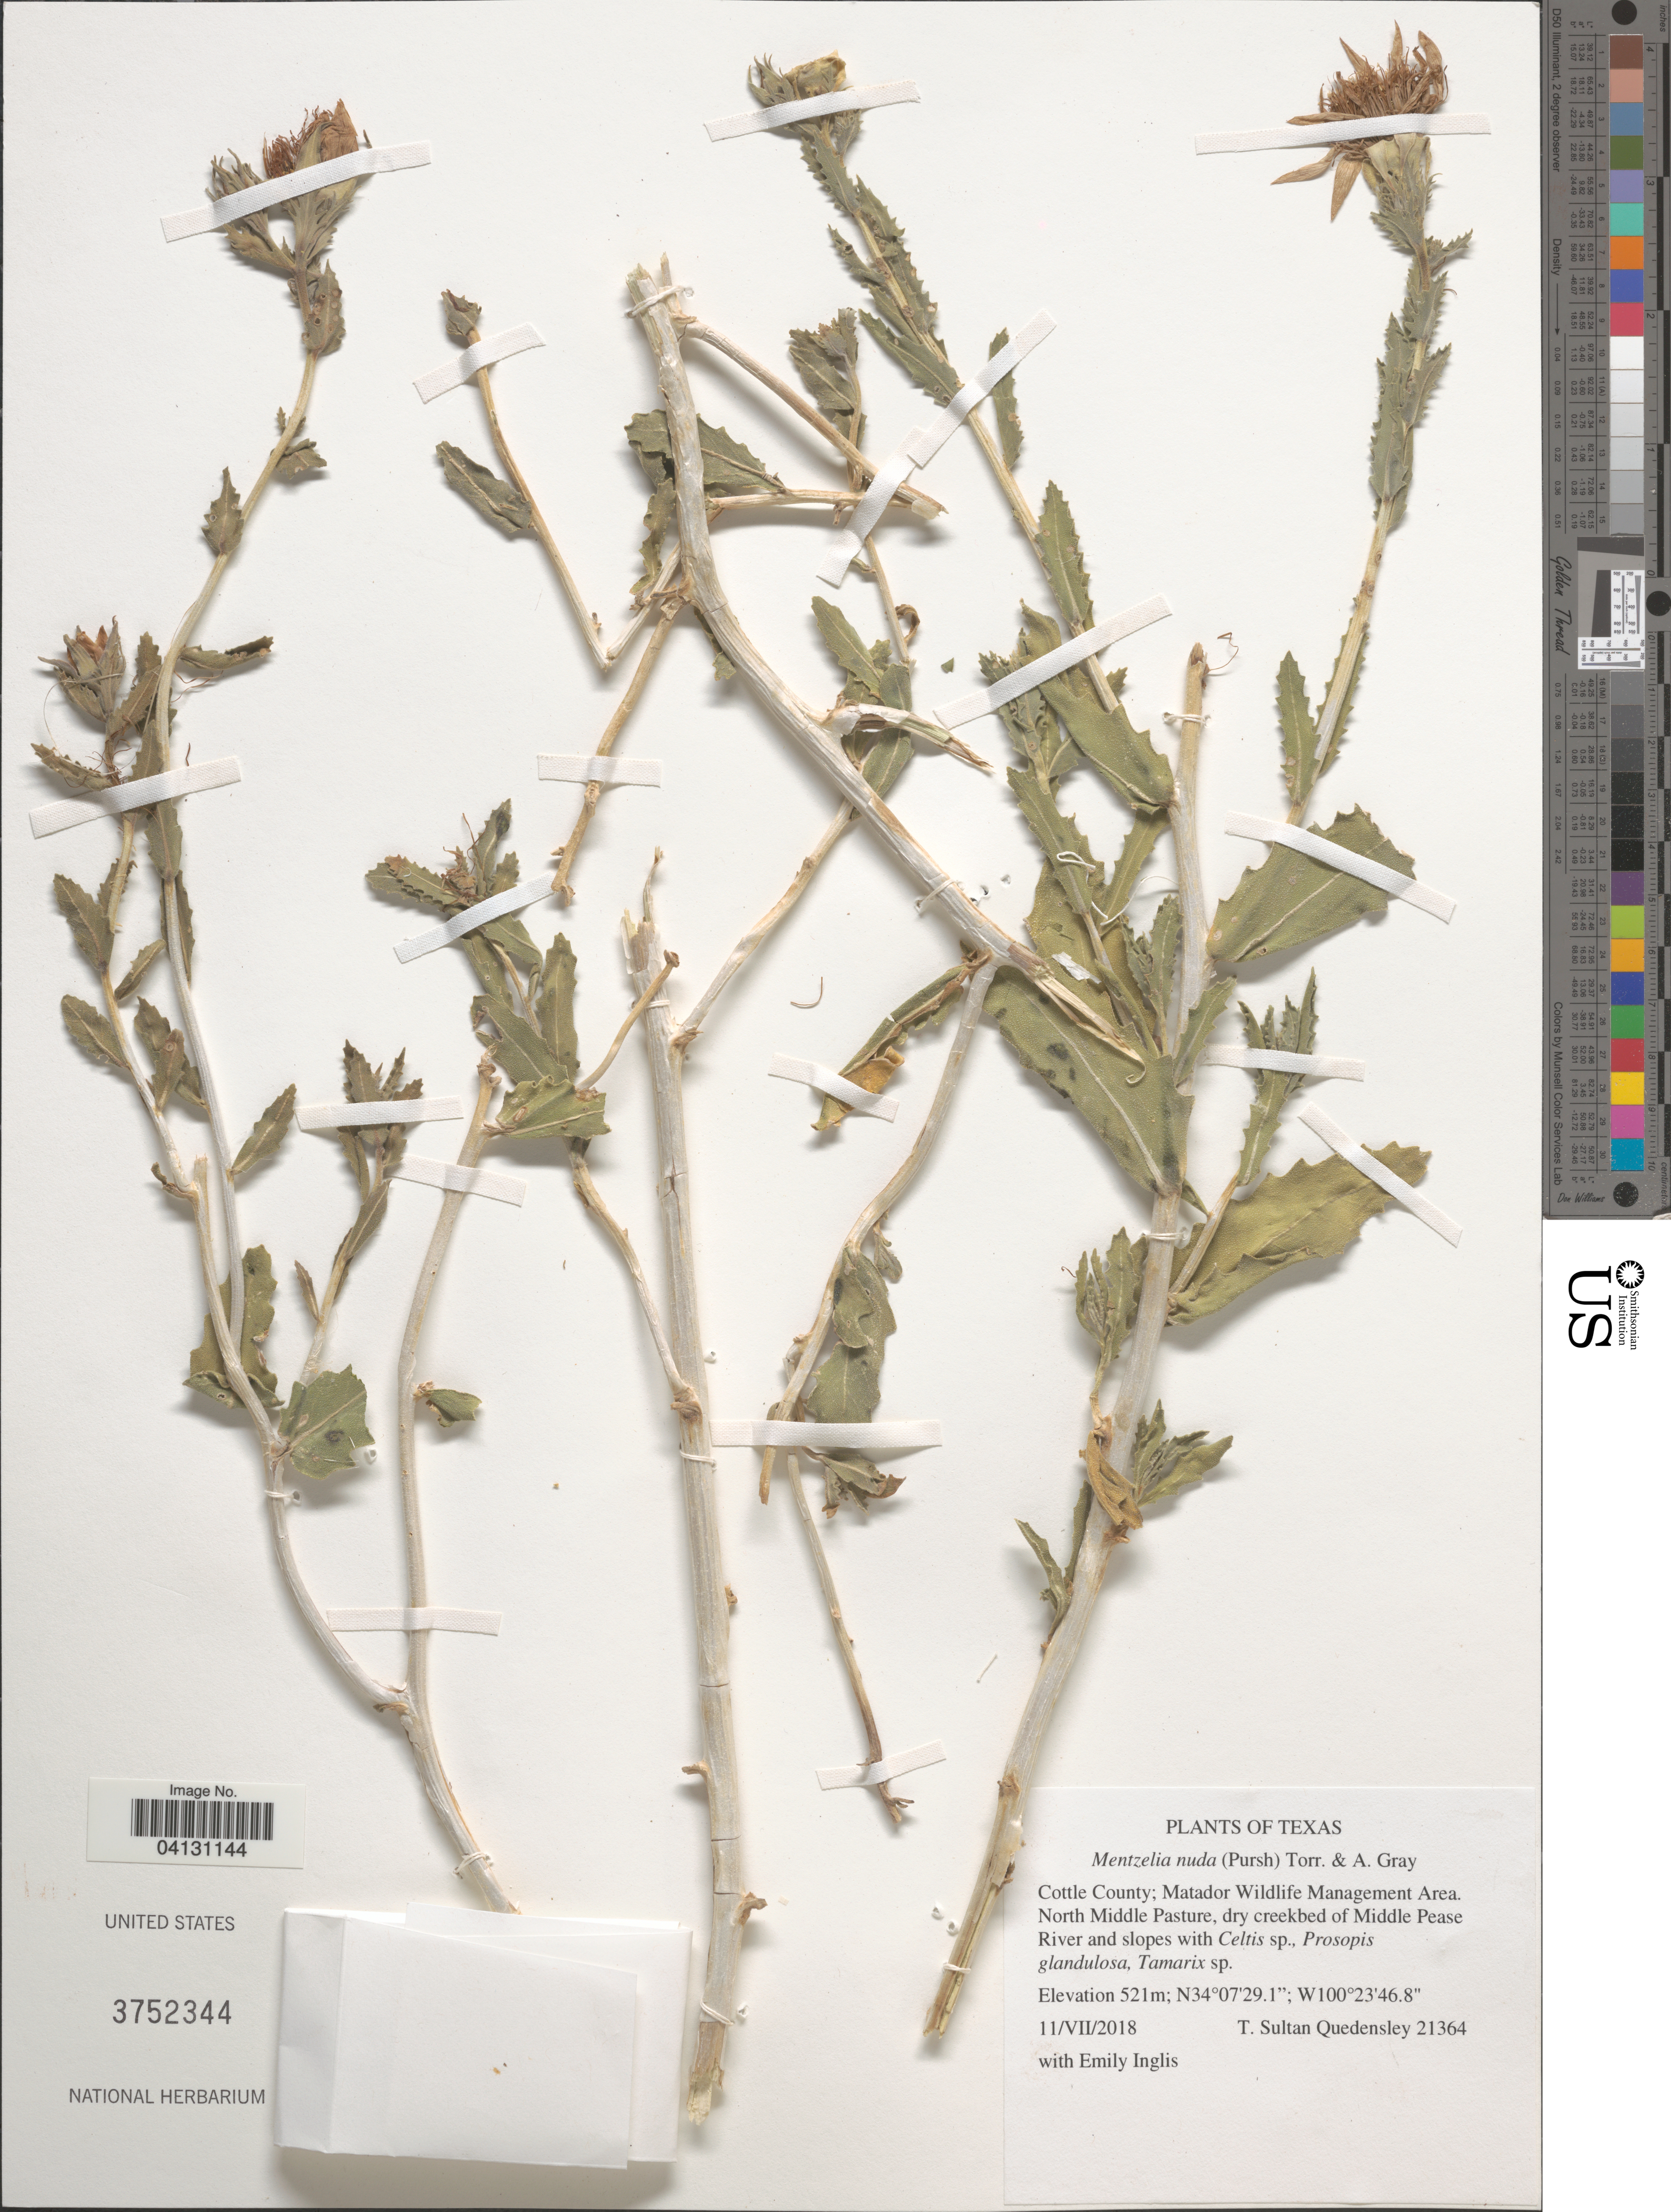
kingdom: Plantae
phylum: Tracheophyta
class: Magnoliopsida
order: Cornales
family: Loasaceae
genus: Mentzelia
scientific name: Mentzelia nuda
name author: (Pursh) Torr. & A. Gray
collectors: T. S. Quedensley & E. Inglis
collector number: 21364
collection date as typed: Transcribed d/m/y: 11/7/2018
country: United States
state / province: Texas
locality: Cottle County: Matador Wildlife Management Area. North Middle Pasture, dry creekbed of Middle Pease River and slopes.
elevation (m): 521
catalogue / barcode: US 3752344